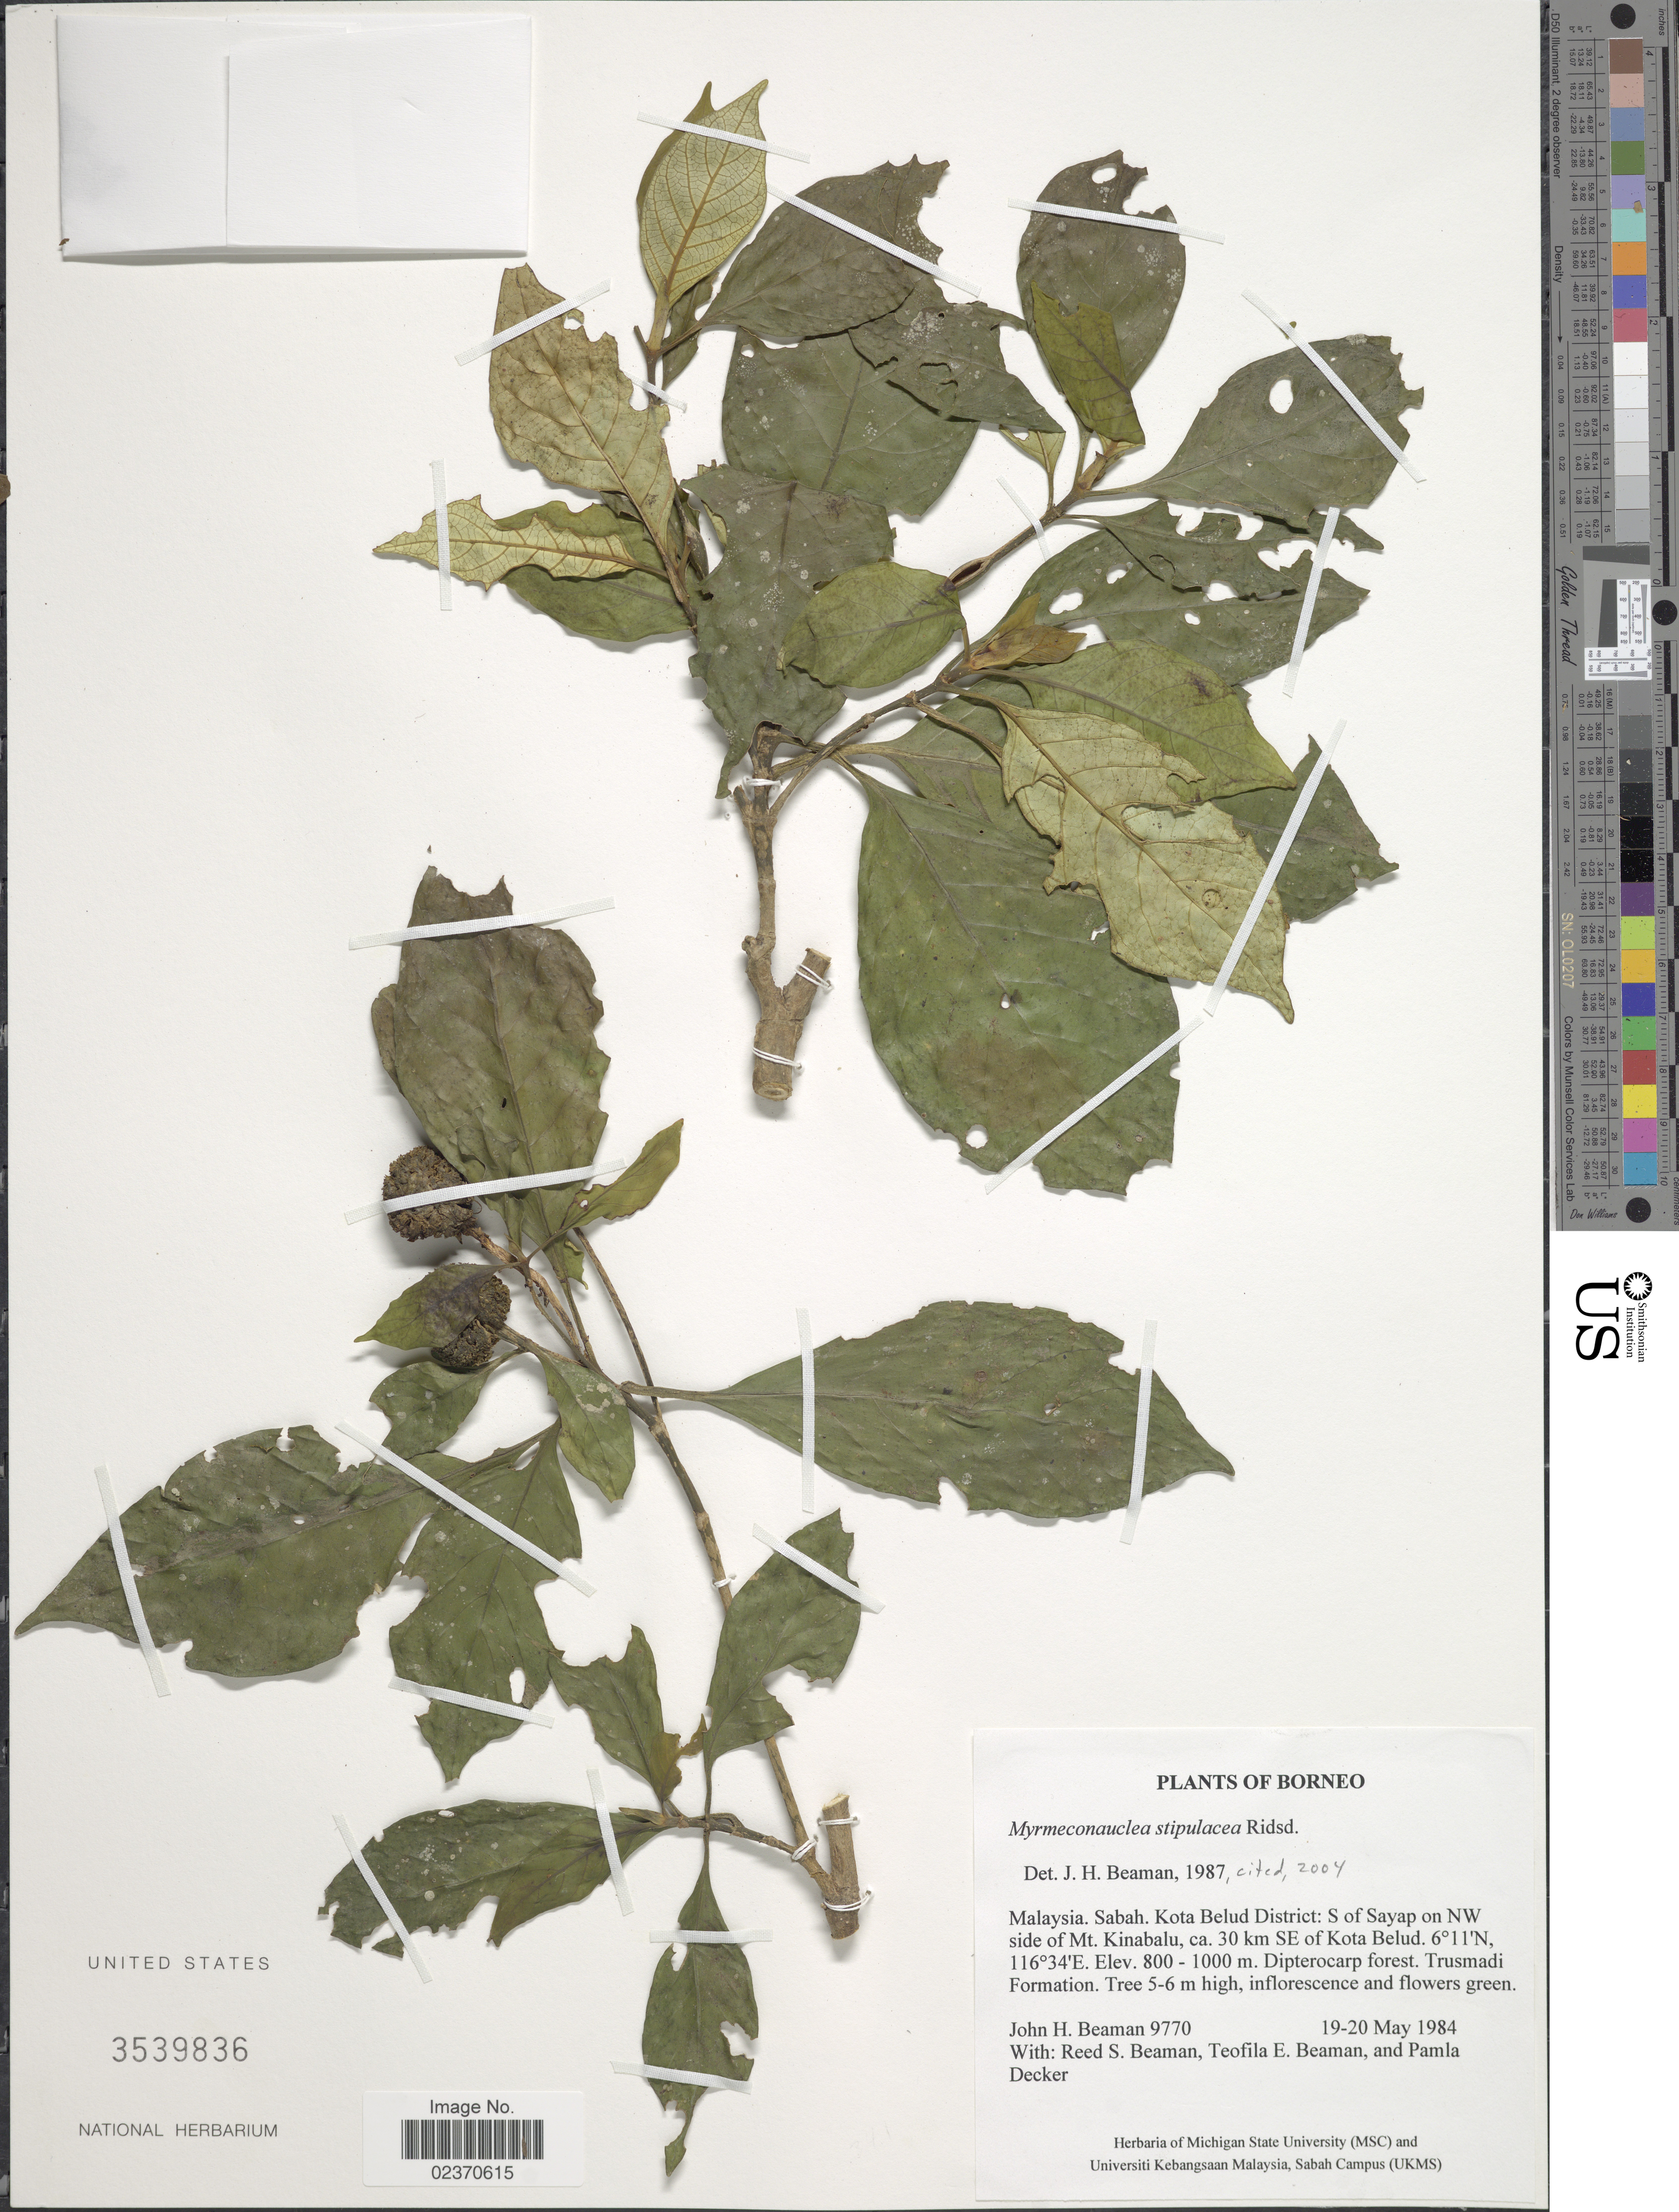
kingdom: Plantae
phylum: Tracheophyta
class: Magnoliopsida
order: Gentianales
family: Rubiaceae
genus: Myrmeconauclea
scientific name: Myrmeconauclea stipulacea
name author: Ridsdale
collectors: J. H. Beaman, R. S. Beaman, T. E. Beaman & P. Decker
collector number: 9770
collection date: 1984-05-19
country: Malaysia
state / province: Sabah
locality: Malaysia, Sabah, Kota Belud District: S of Sayap on NW side of Mt. Kinabalu, 30 km SE of Kota Belud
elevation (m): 800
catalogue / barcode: US 3539836